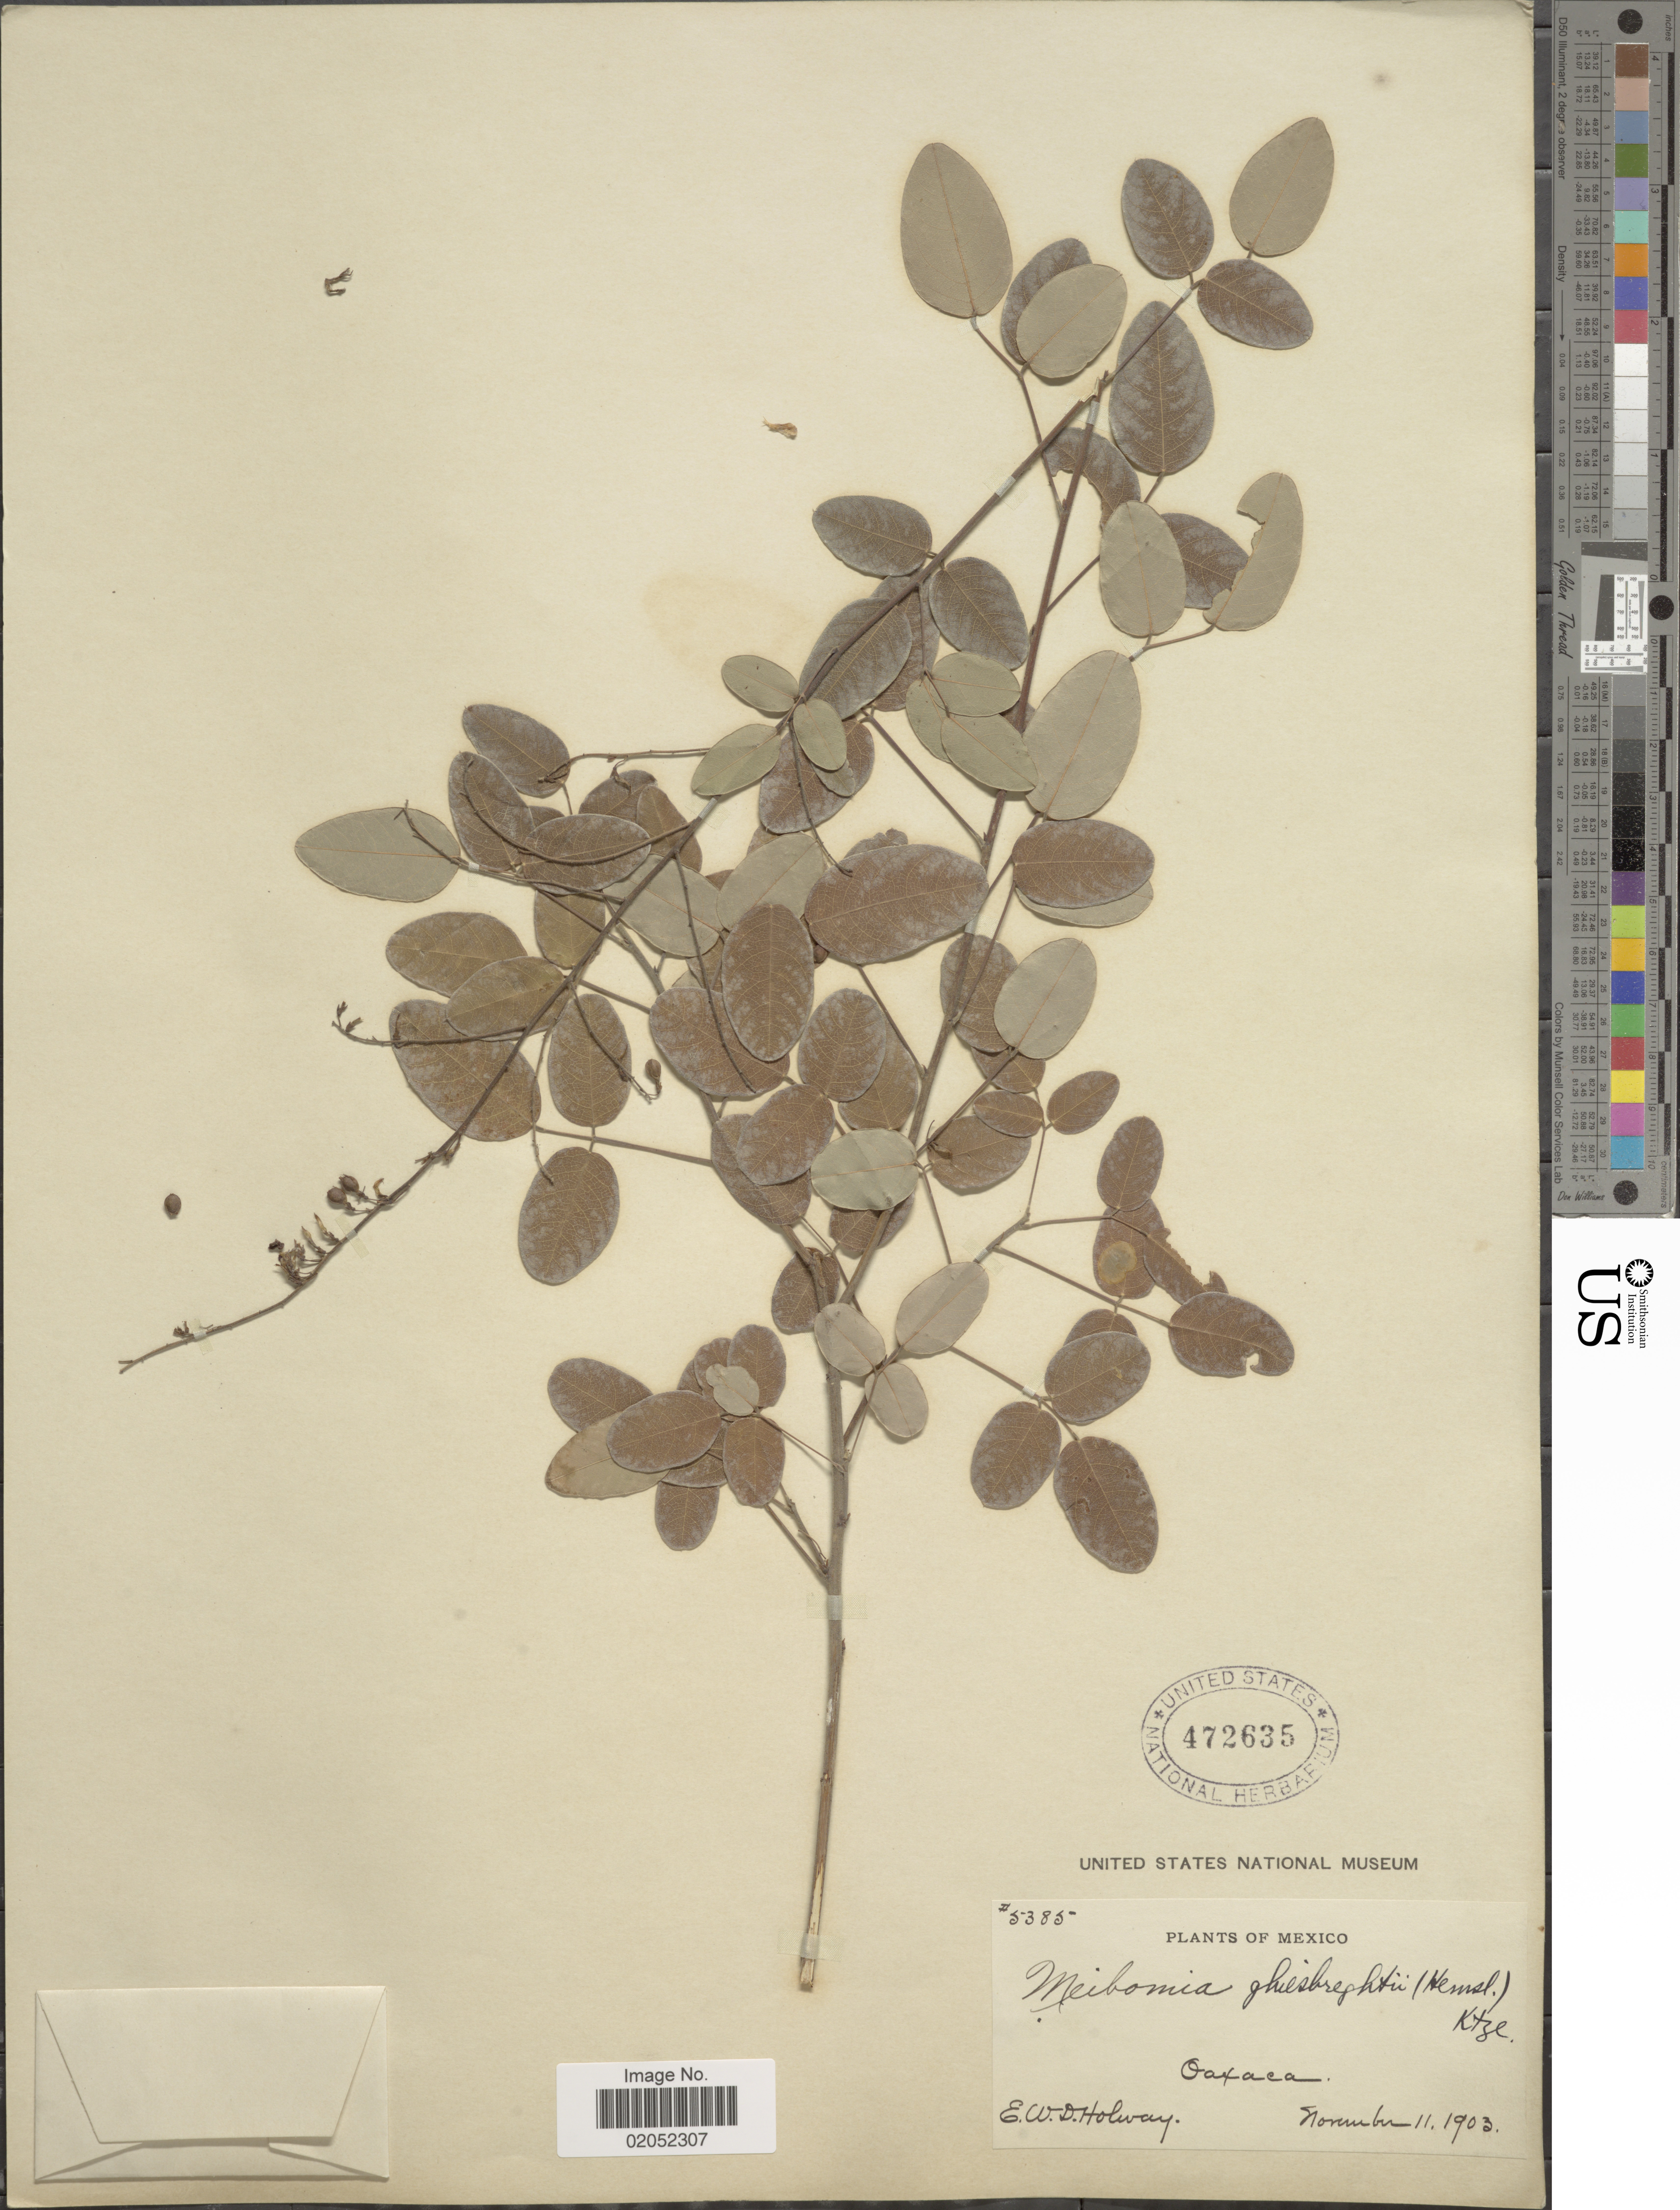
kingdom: Plantae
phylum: Tracheophyta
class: Magnoliopsida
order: Fabales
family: Fabaceae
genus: Desmodium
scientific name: Desmodium ghiesbreghtii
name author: Hemsl.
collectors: E. W. D. Holway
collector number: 5385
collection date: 1903-11-11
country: Mexico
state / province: Oaxaca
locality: Mexico, Oaxacaa.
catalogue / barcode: US 472635